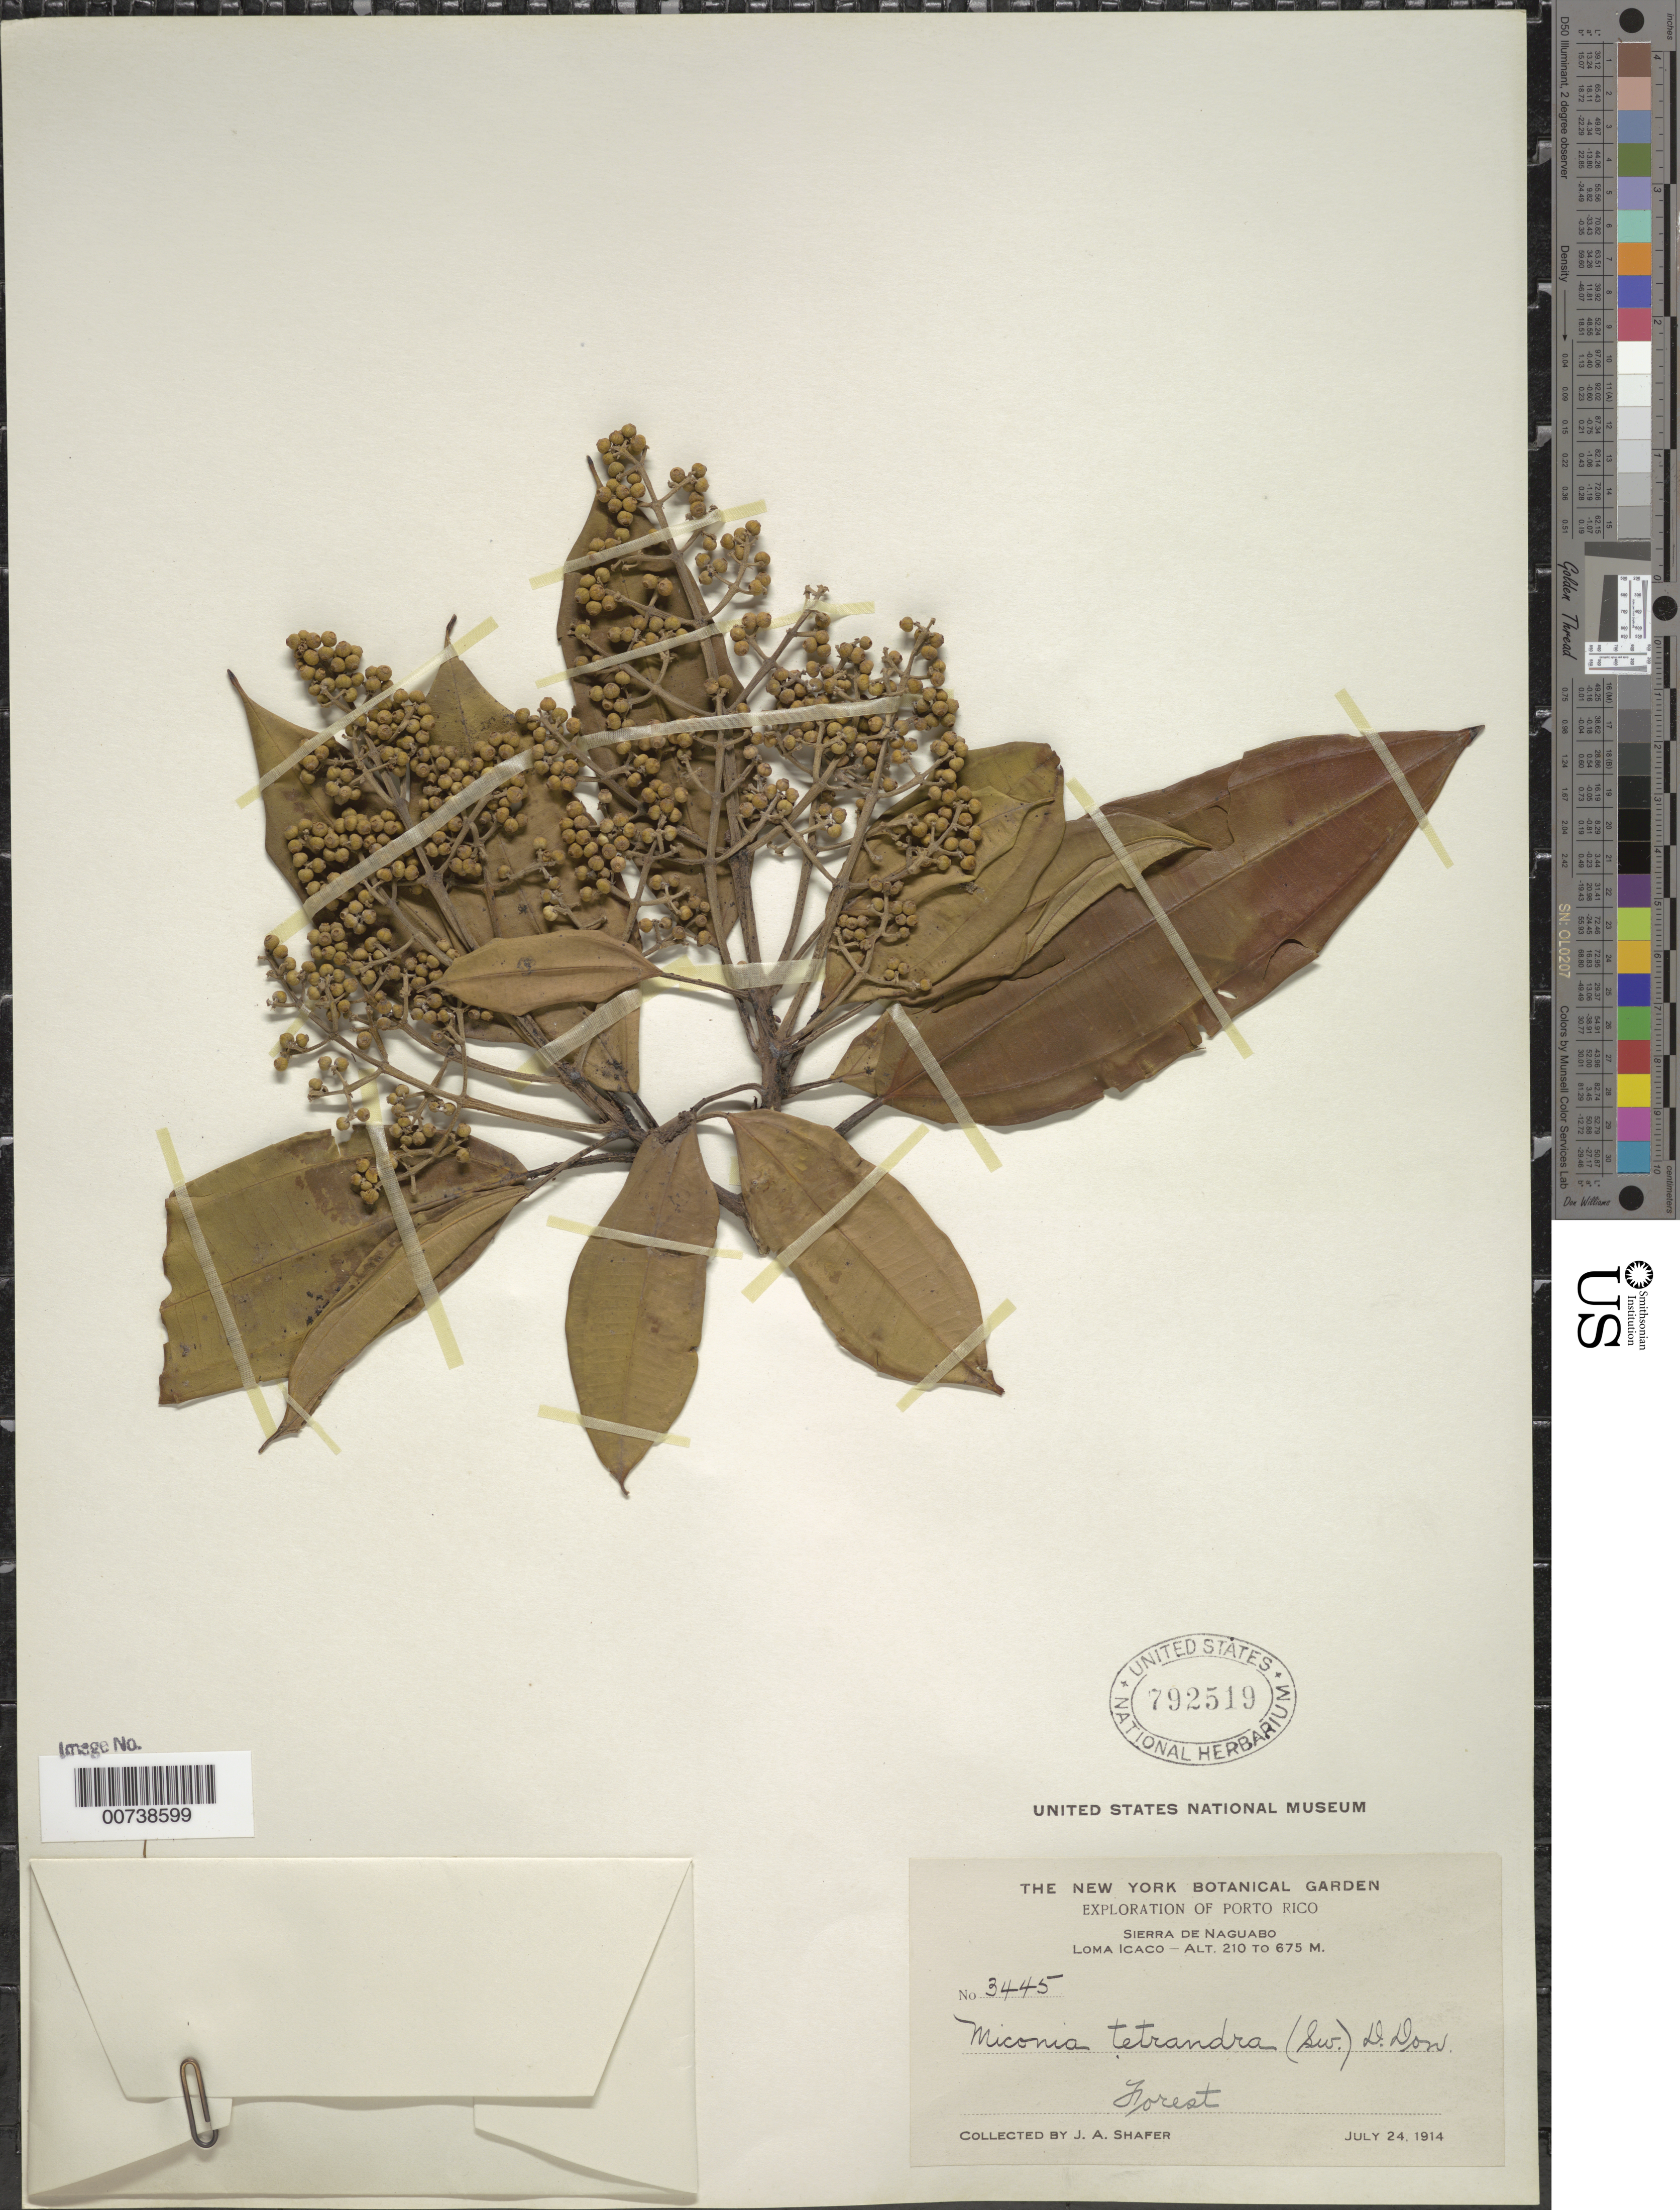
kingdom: Plantae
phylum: Tracheophyta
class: Magnoliopsida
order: Myrtales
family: Melastomataceae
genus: Miconia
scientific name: Miconia tetrandra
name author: (Sw.) D. Don ex G. Don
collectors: J. A. Shafer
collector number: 3445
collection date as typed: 24 Jul 1914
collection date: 1914-07-24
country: Puerto Rico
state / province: Naguabo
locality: Sierra de Naguabo, Loma Icaco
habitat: Forest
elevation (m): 210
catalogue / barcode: US 792519